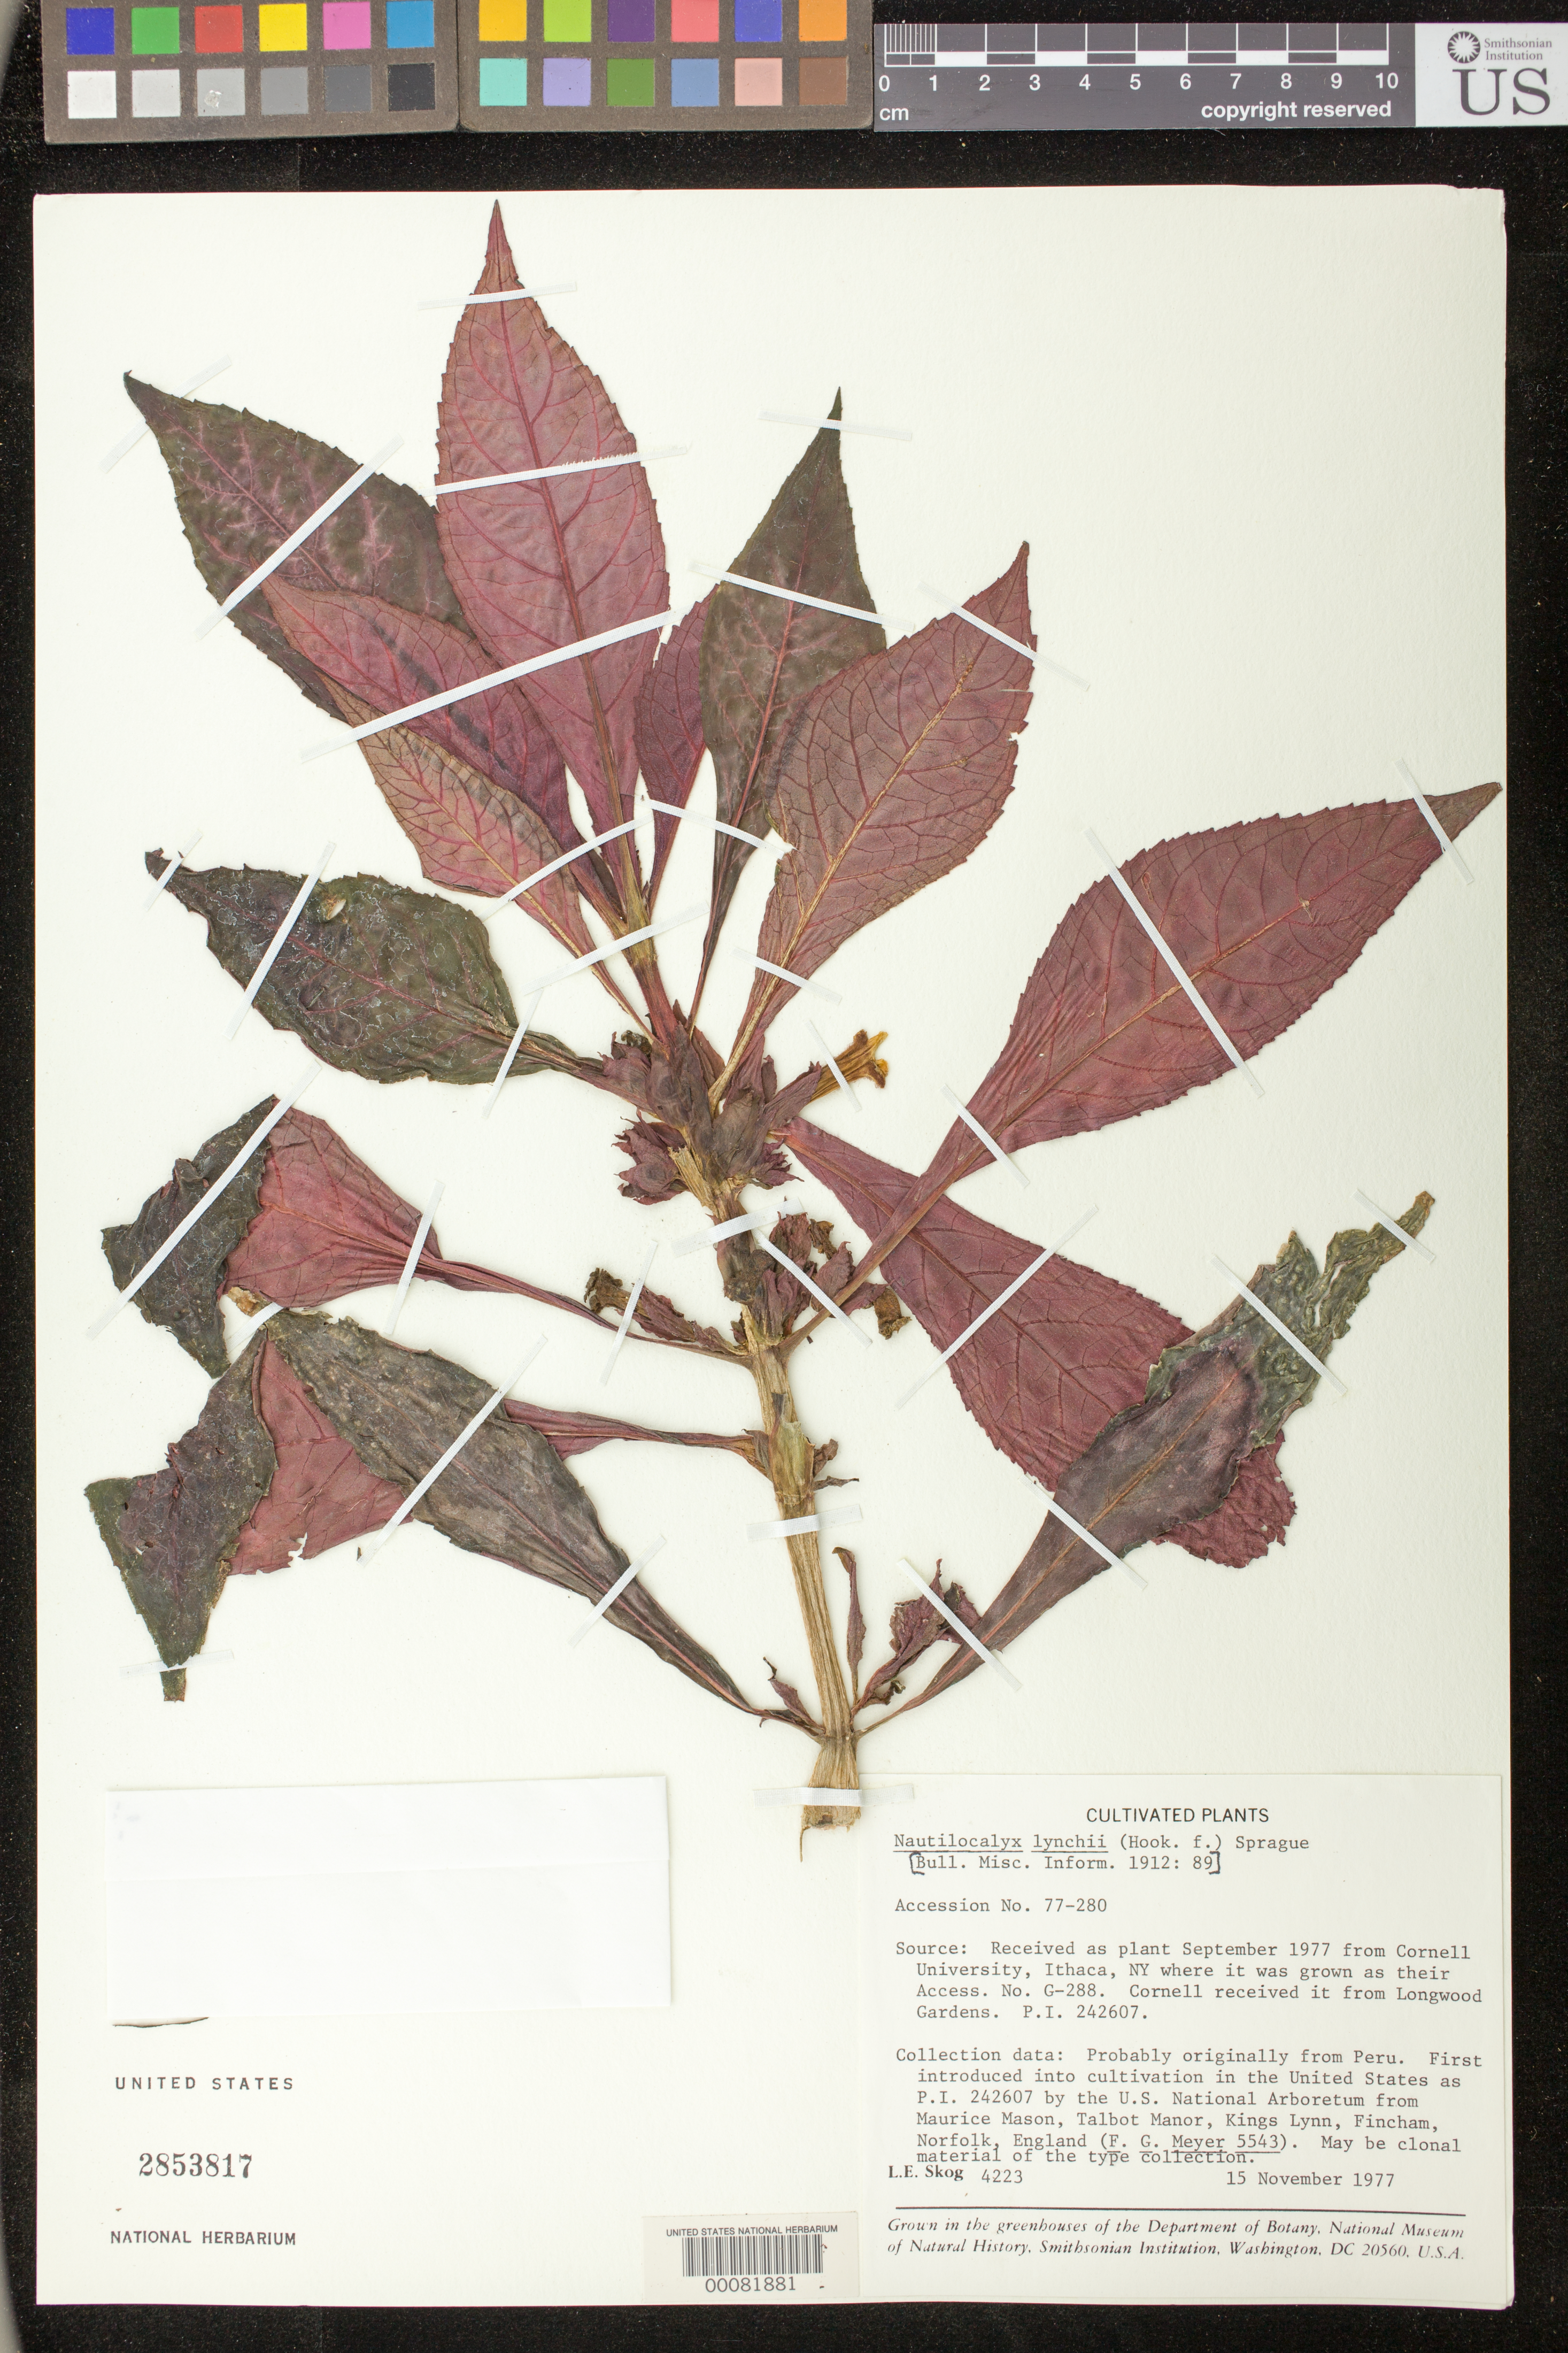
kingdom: Plantae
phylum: Tracheophyta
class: Magnoliopsida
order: Lamiales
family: Gesneriaceae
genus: Nautilocalyx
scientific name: Nautilocalyx lynchii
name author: (Hook. f.) Sprague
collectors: L. E. Skog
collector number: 4223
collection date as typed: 15 Nov 1977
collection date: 1977-11-15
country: Peru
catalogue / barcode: US 2853817